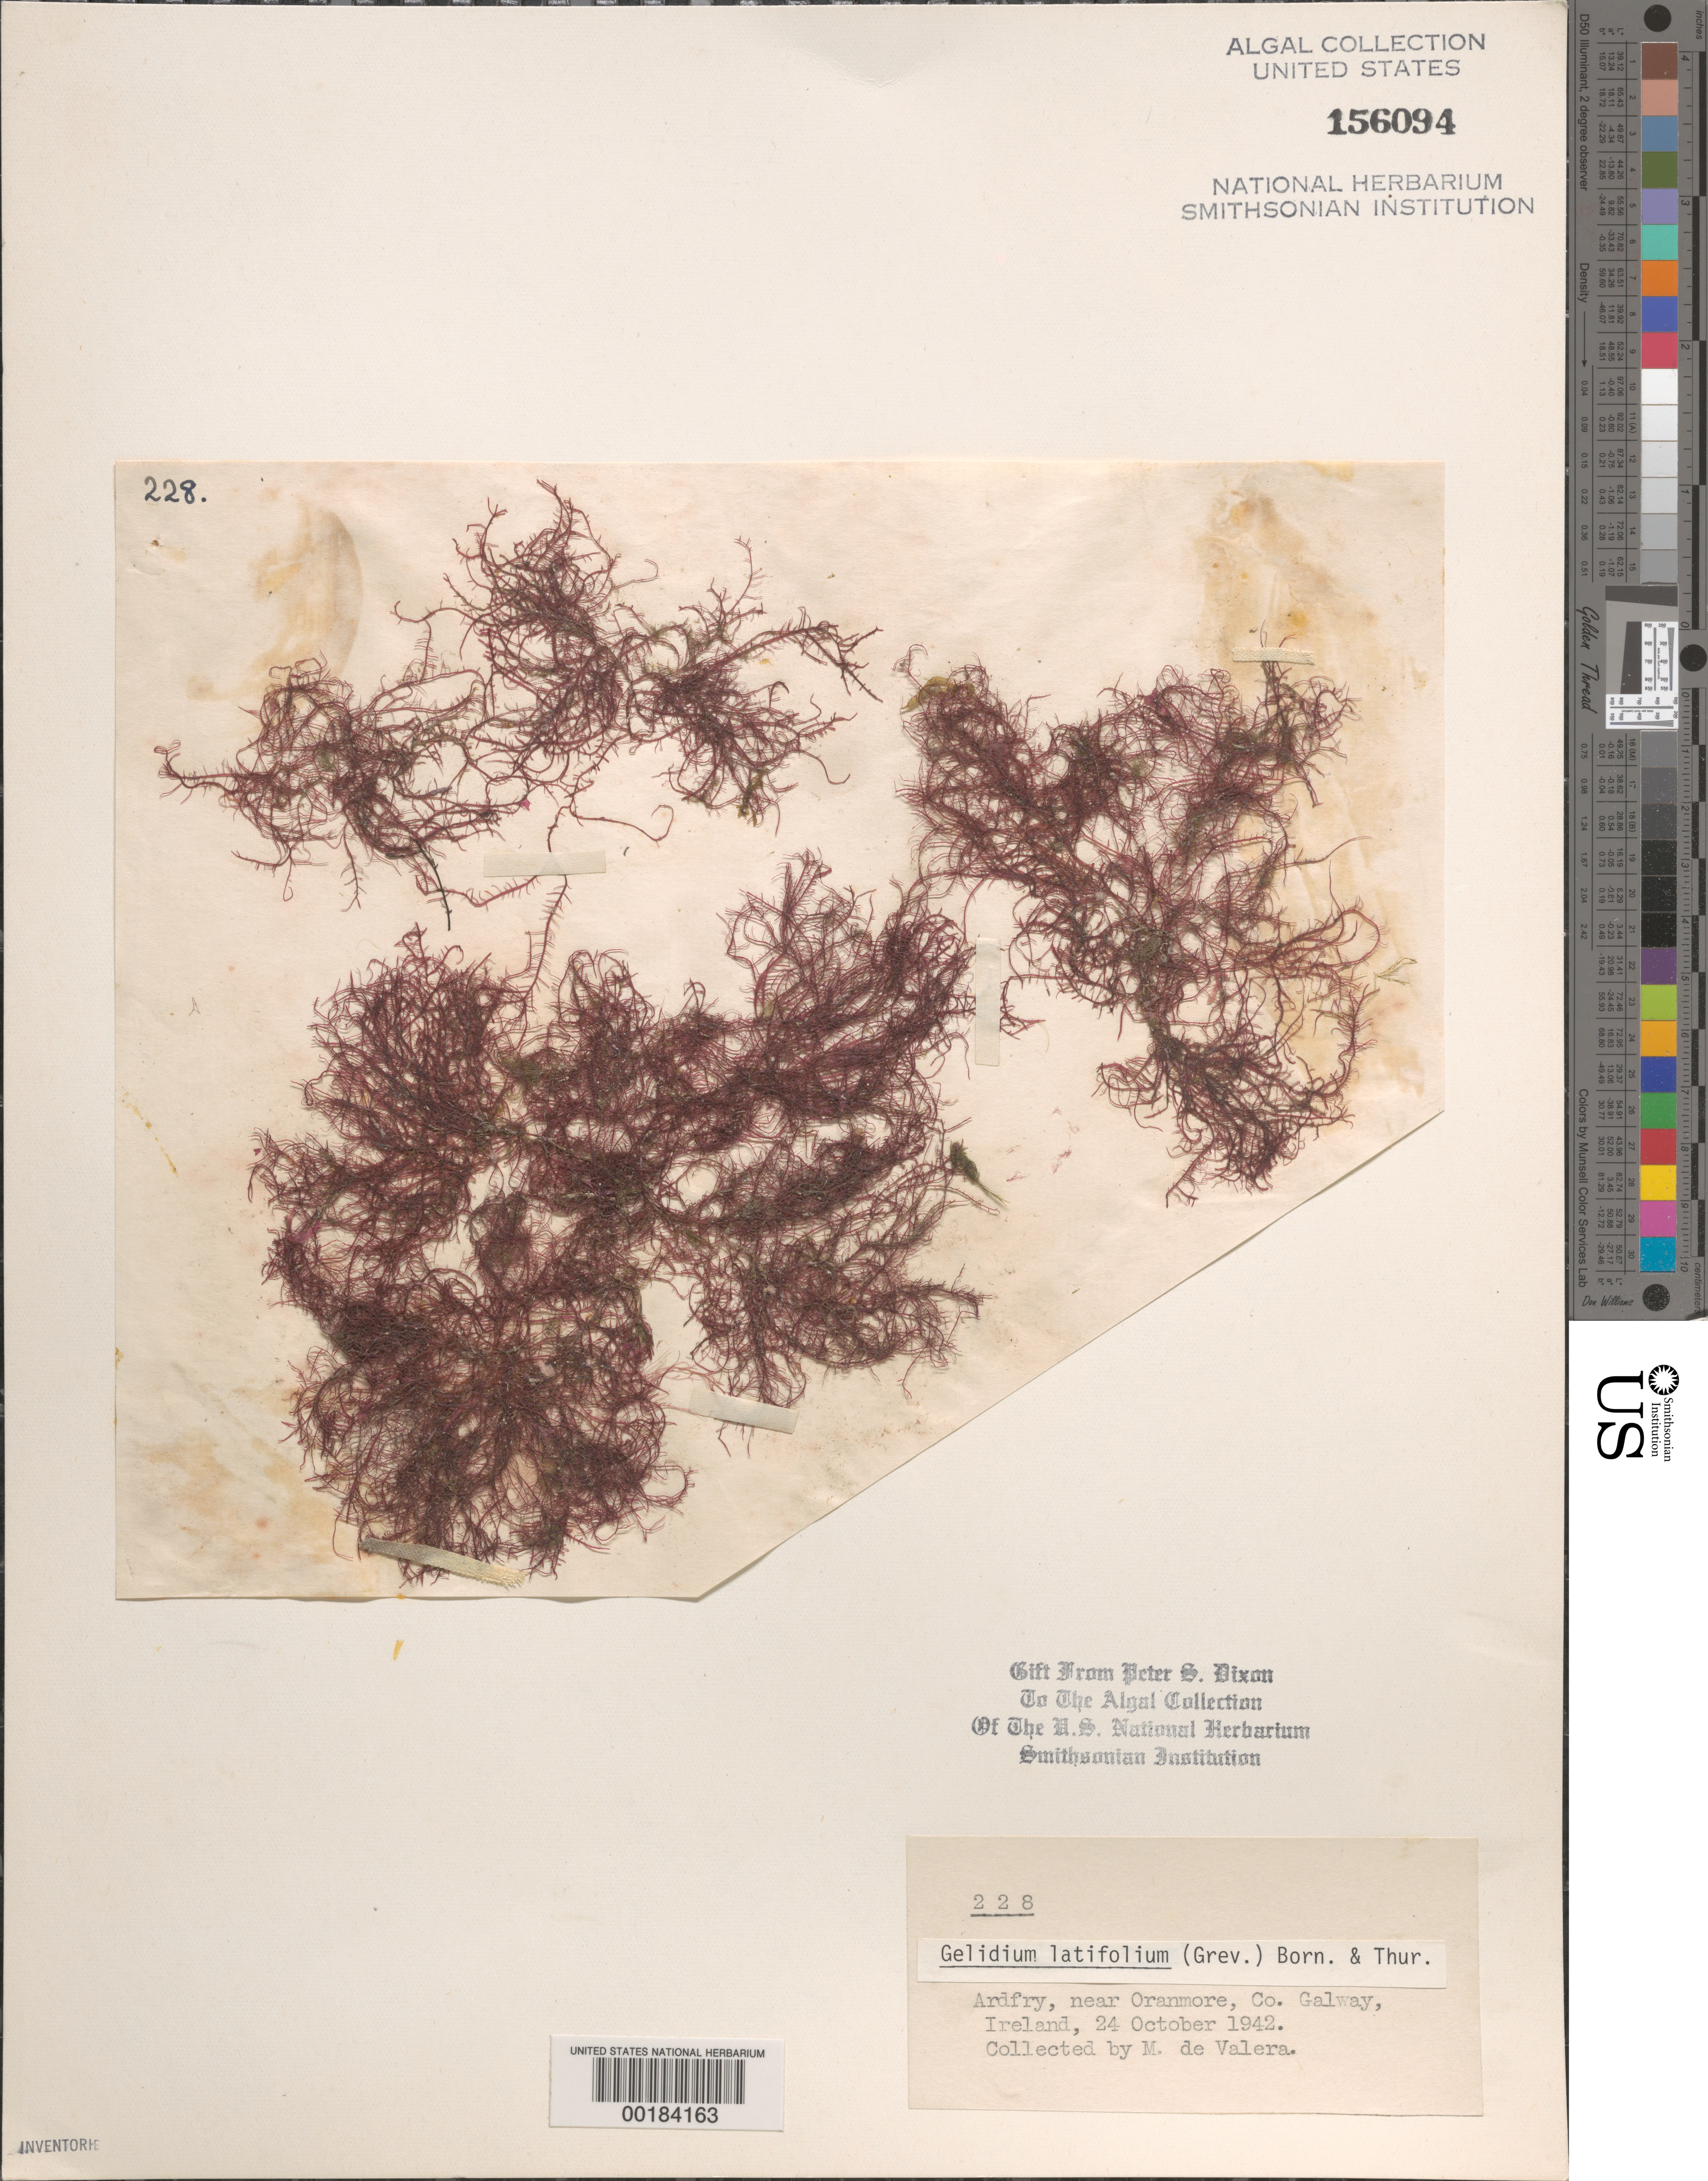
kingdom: Plantae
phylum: Rhodophyta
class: Florideophyceae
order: Gelidiales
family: Gelidiaceae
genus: Gelidium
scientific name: Gelidium spinosum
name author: (S.G. Gmel.) P.C. Silva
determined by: Algae name updating Project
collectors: M. De Valera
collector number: PSD 228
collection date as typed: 24 Oct 1942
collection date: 1942-10-24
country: Ireland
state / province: Connaught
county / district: Galway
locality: Ardfry, near Oranmore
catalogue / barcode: US 156094